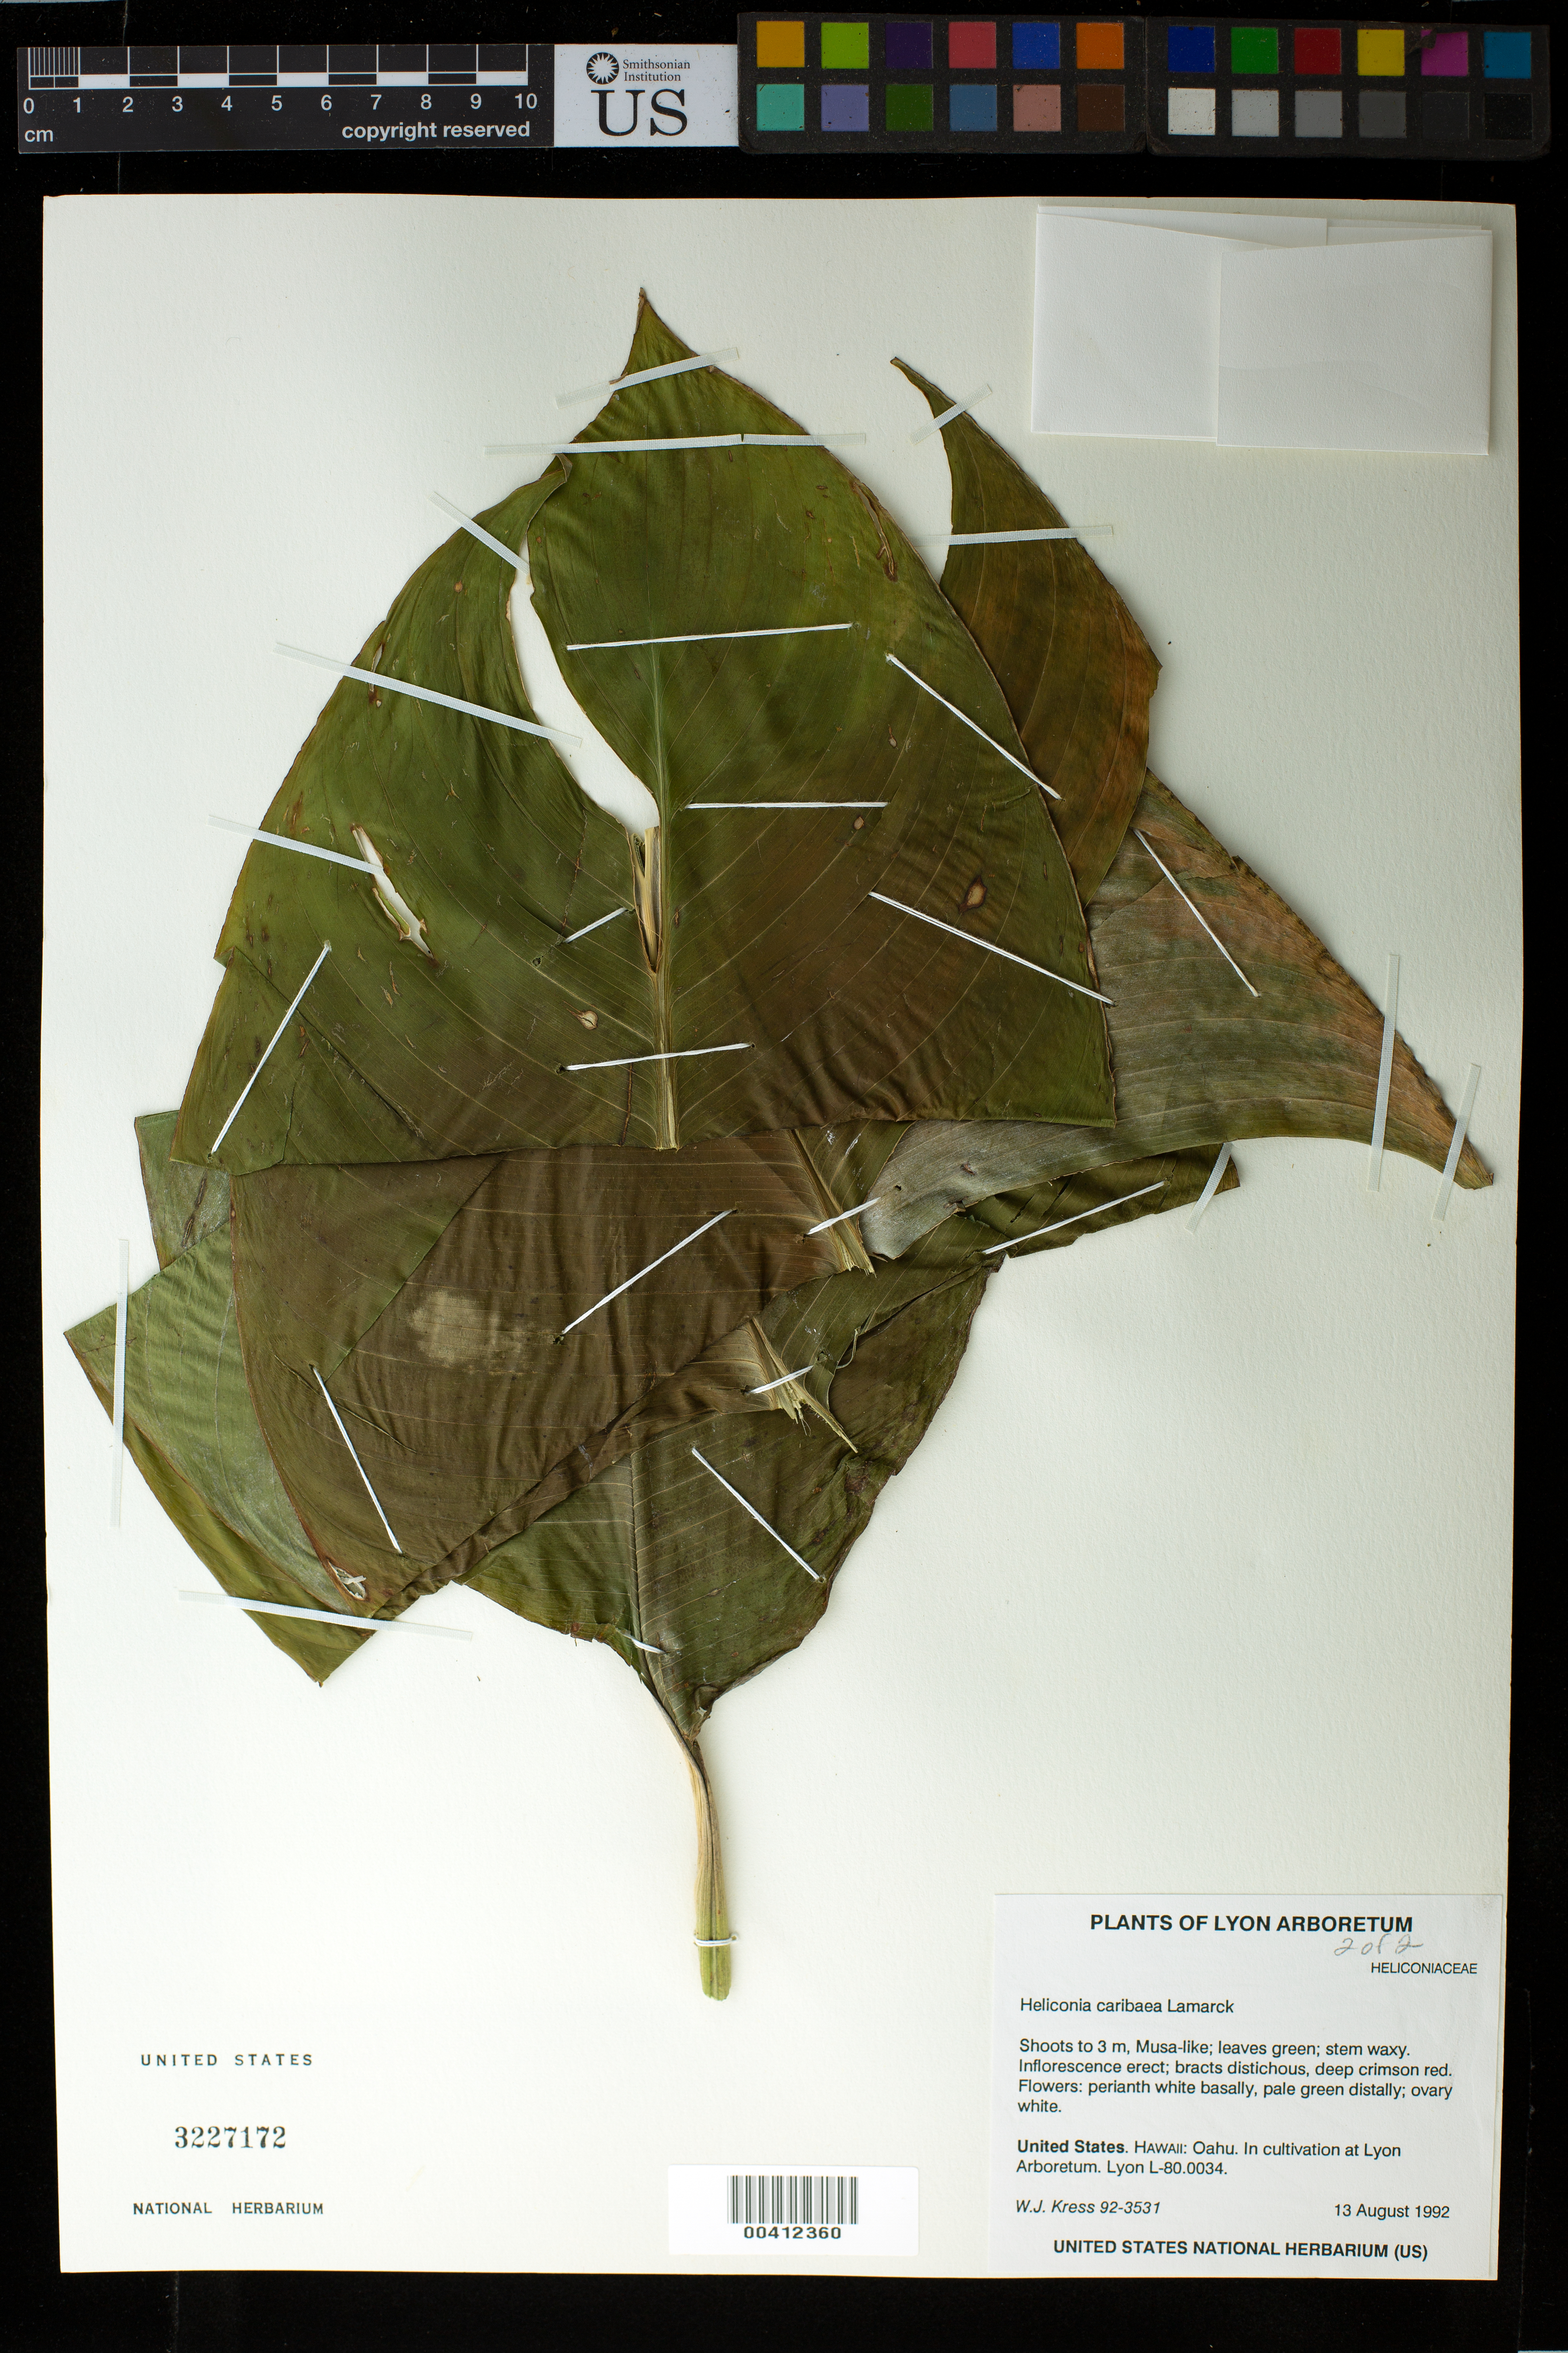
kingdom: Plantae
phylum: Tracheophyta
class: Liliopsida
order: Zingiberales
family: Heliconiaceae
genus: Heliconia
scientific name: Heliconia caribaea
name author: Lam.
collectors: W. J. Kress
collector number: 92-3531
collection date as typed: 13 Aug 1992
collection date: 1992-08-13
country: United States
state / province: Hawaii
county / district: Honolulu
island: Oahu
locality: Lyon arboretum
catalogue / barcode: US 3227172